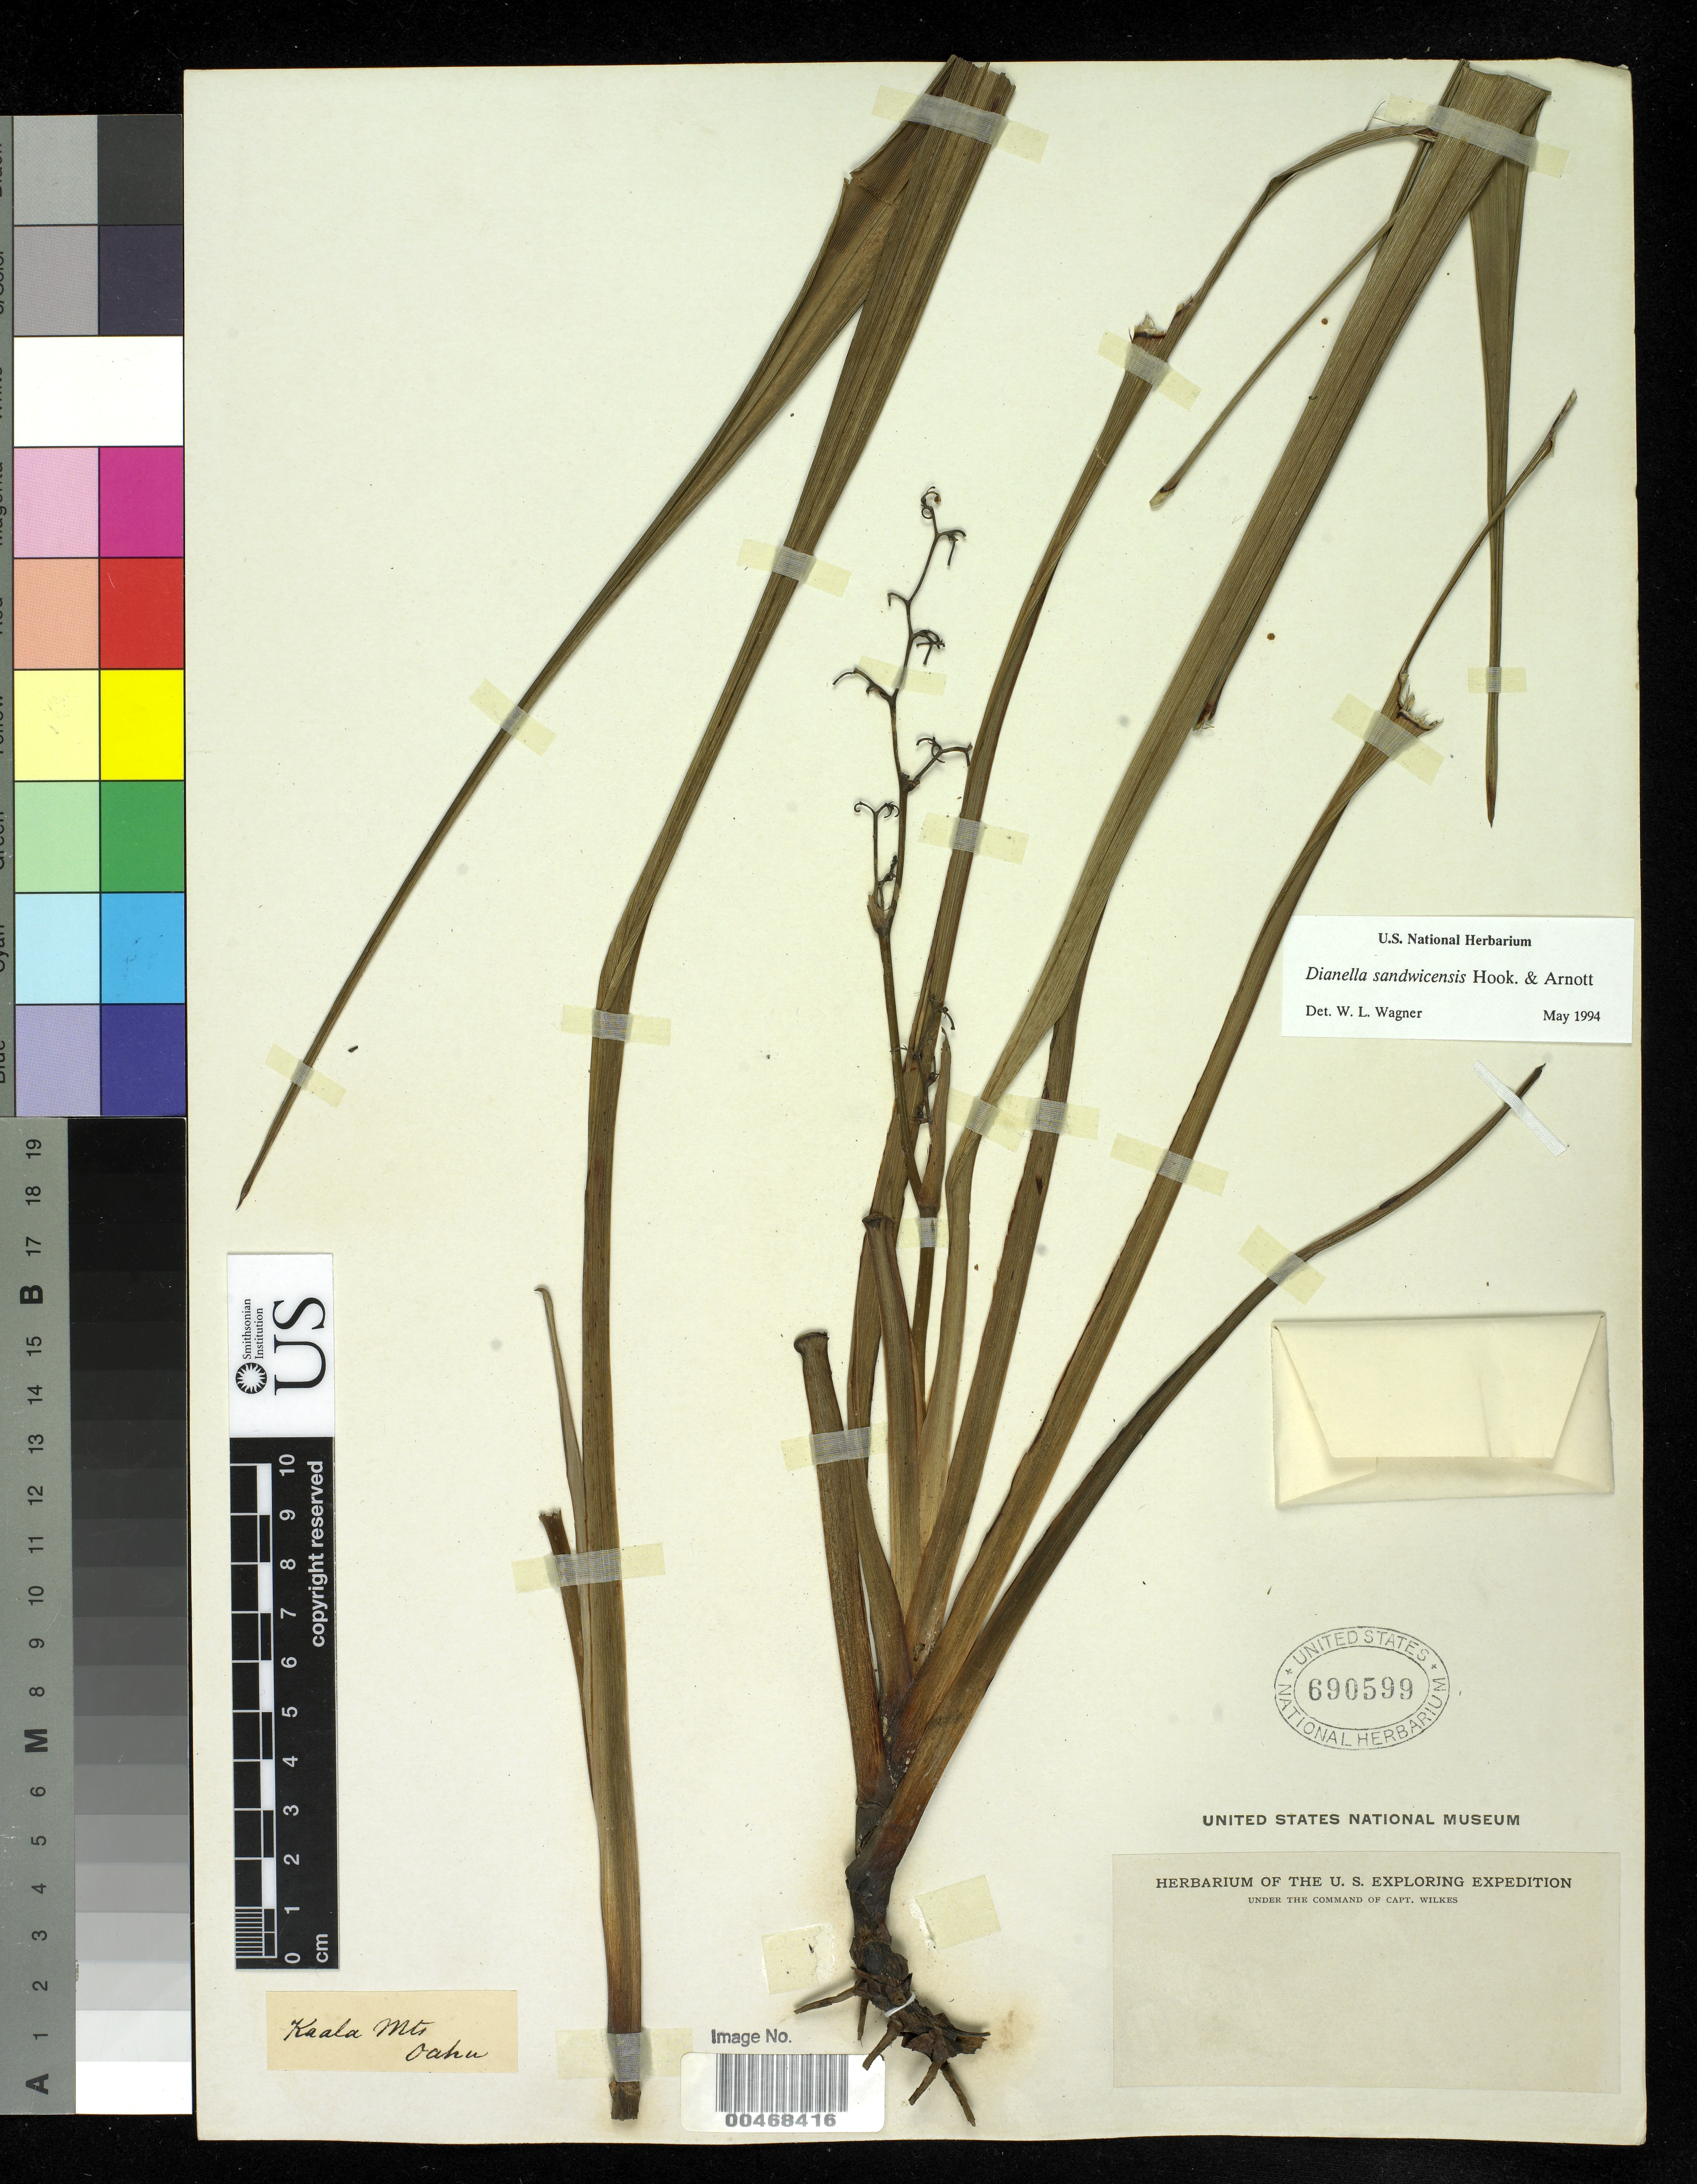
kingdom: Plantae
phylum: Tracheophyta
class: Liliopsida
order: Asparagales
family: Asphodelaceae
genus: Dianella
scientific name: Dianella sandwicensis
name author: Hook. & Arn.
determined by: Wagner, W. L., (BOT), Smithsonian Institution - National Museum of Natural History (UNITED STATES)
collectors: Wilkes Explor. Exped.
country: United States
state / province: Hawaii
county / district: Honolulu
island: Oahu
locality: Kaala Mts.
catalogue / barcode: US 690599